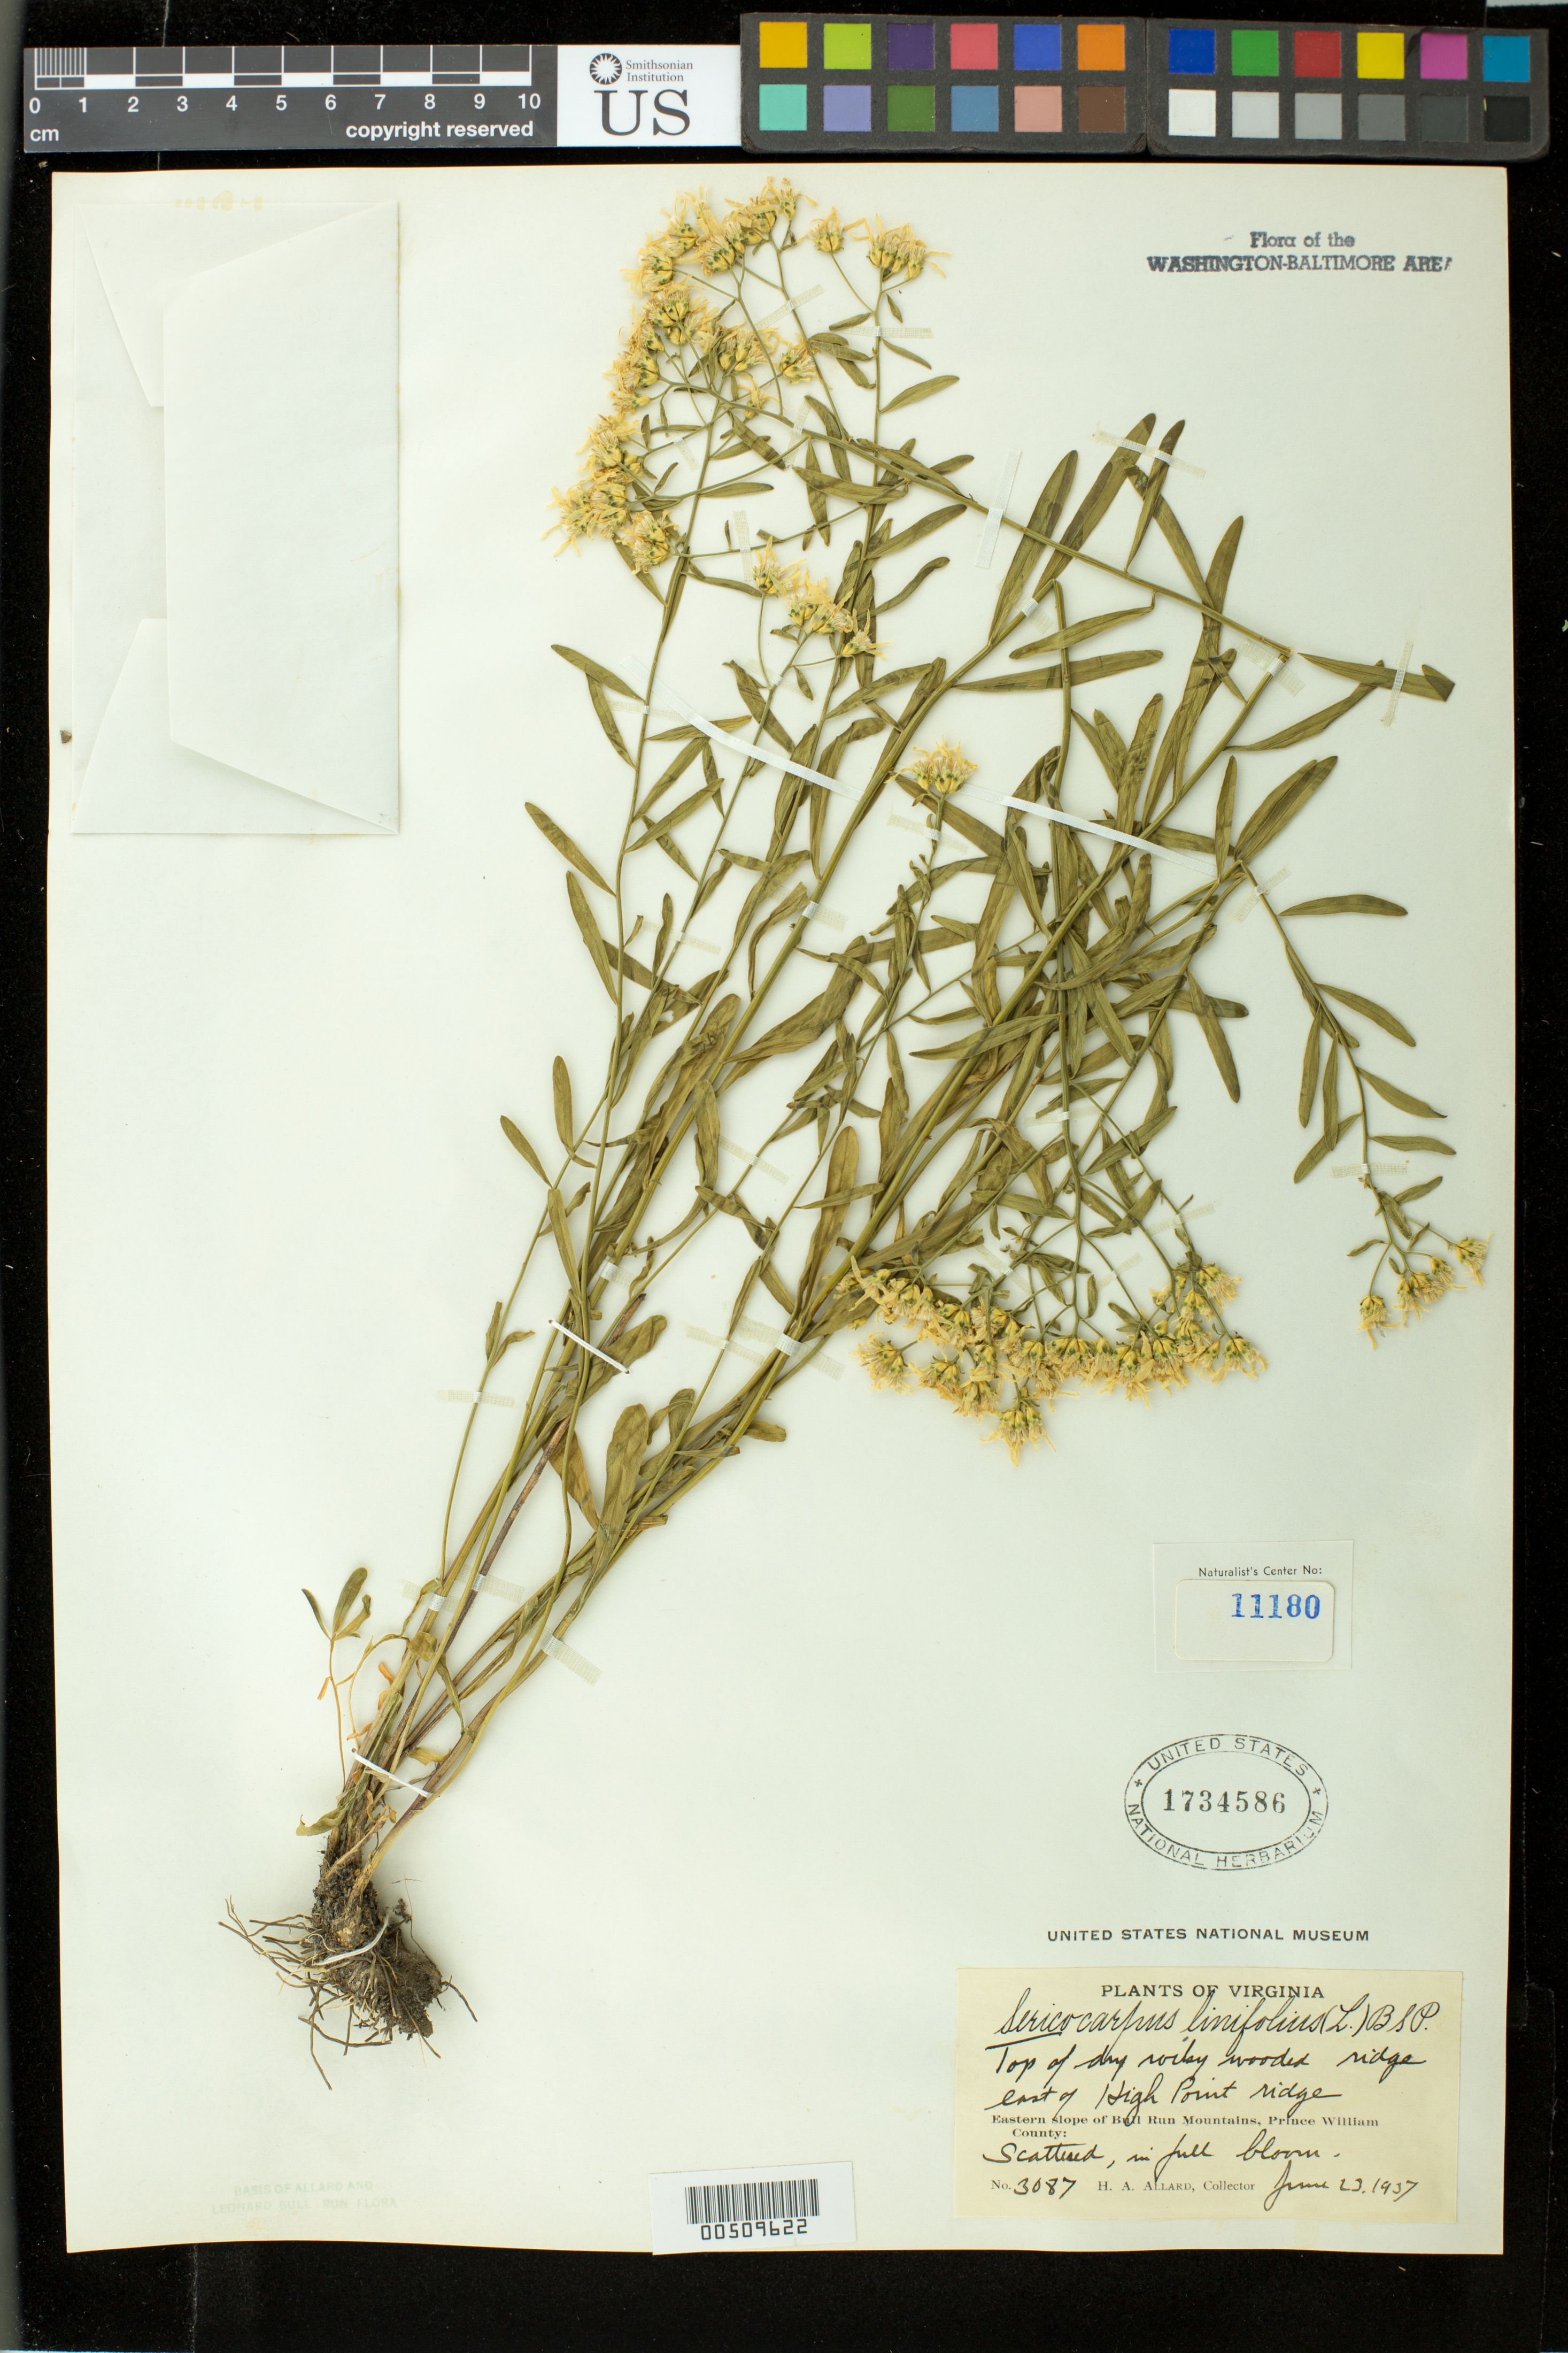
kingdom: Plantae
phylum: Tracheophyta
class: Magnoliopsida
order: Asterales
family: Asteraceae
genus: Sericocarpus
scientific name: Sericocarpus linifolius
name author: (L.) Britton, Stearns & Poggenb.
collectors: H. A. Allard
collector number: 3087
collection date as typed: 23 Jun 1937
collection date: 1937-06-23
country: United States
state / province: Virginia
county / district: Prince William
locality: Bull Run Mts., High Point Ridge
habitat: top of dry rocky wooded ridge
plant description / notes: Specimens returned from Naturalist Center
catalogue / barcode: US 1734586